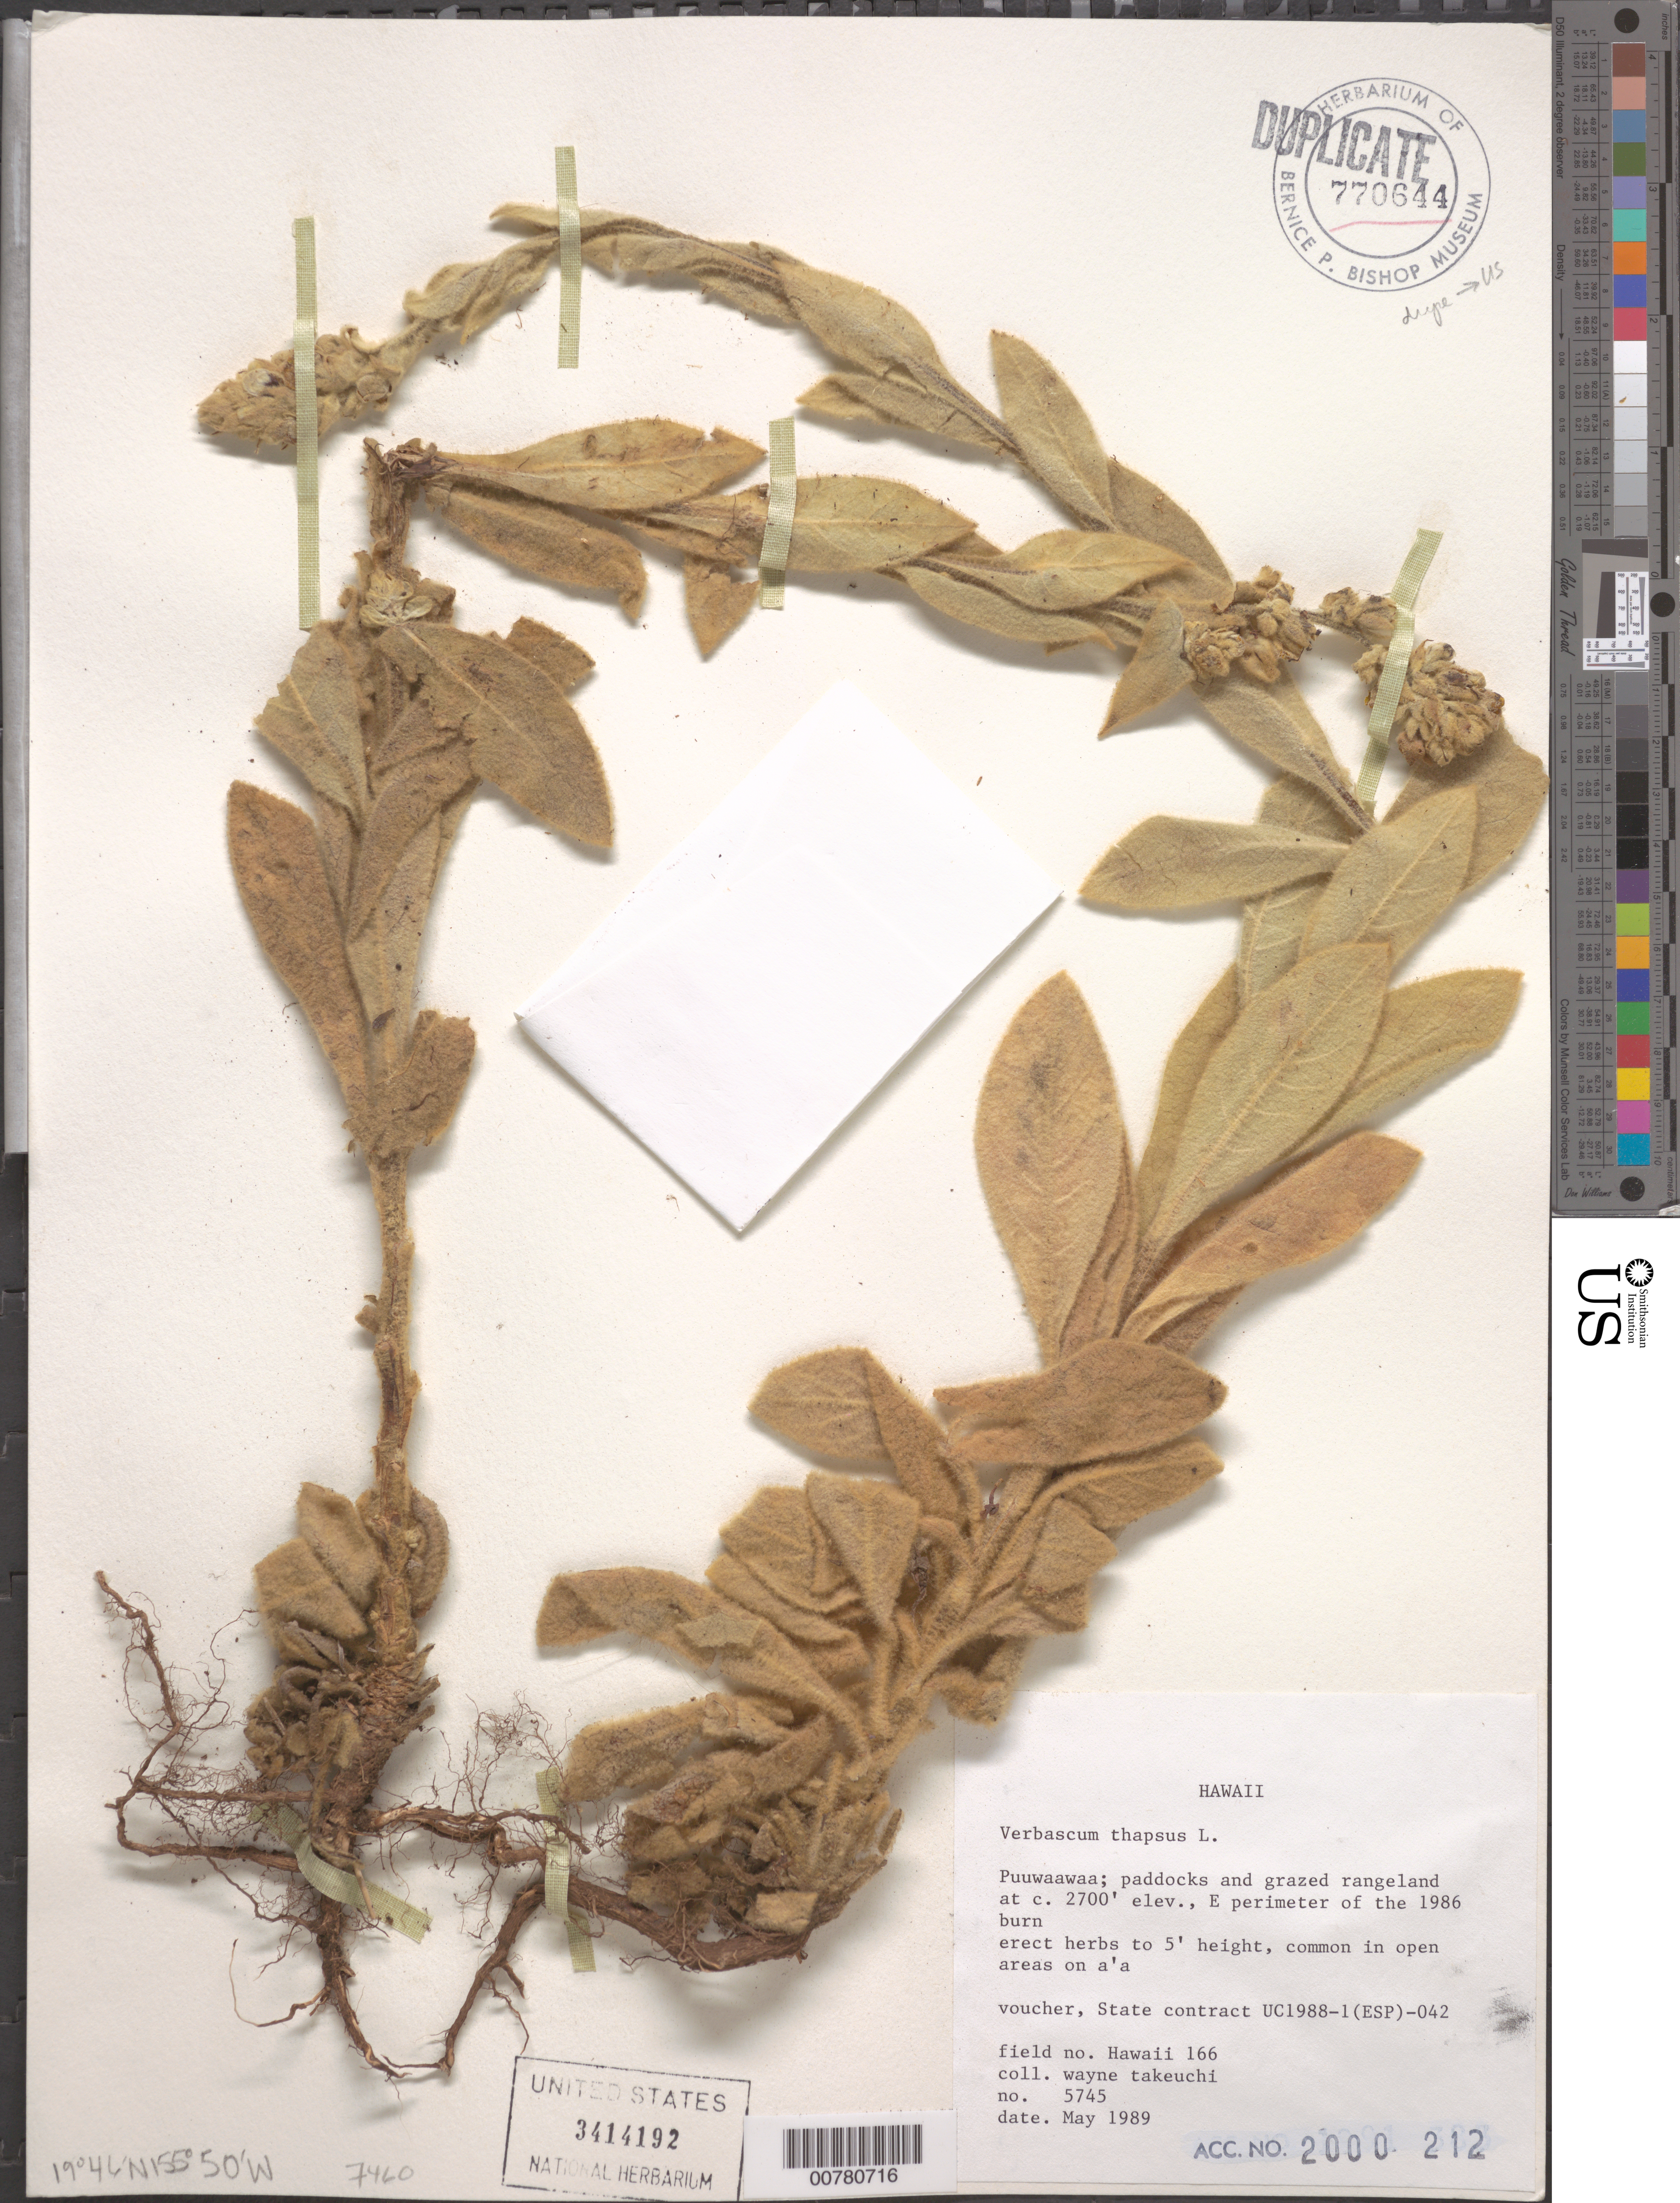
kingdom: Plantae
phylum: Tracheophyta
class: Magnoliopsida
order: Lamiales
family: Scrophulariaceae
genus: Verbascum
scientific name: Verbascum thapsus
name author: L.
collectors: W. N. Takeuchi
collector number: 5745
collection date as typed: May 1989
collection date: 1989-05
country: United States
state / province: Hawaii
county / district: Hawaii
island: Hawaii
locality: Puuwaawaa; paddocks and grazed rangeland, E perimeter of the 1986 burn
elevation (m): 823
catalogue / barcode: US 3414192